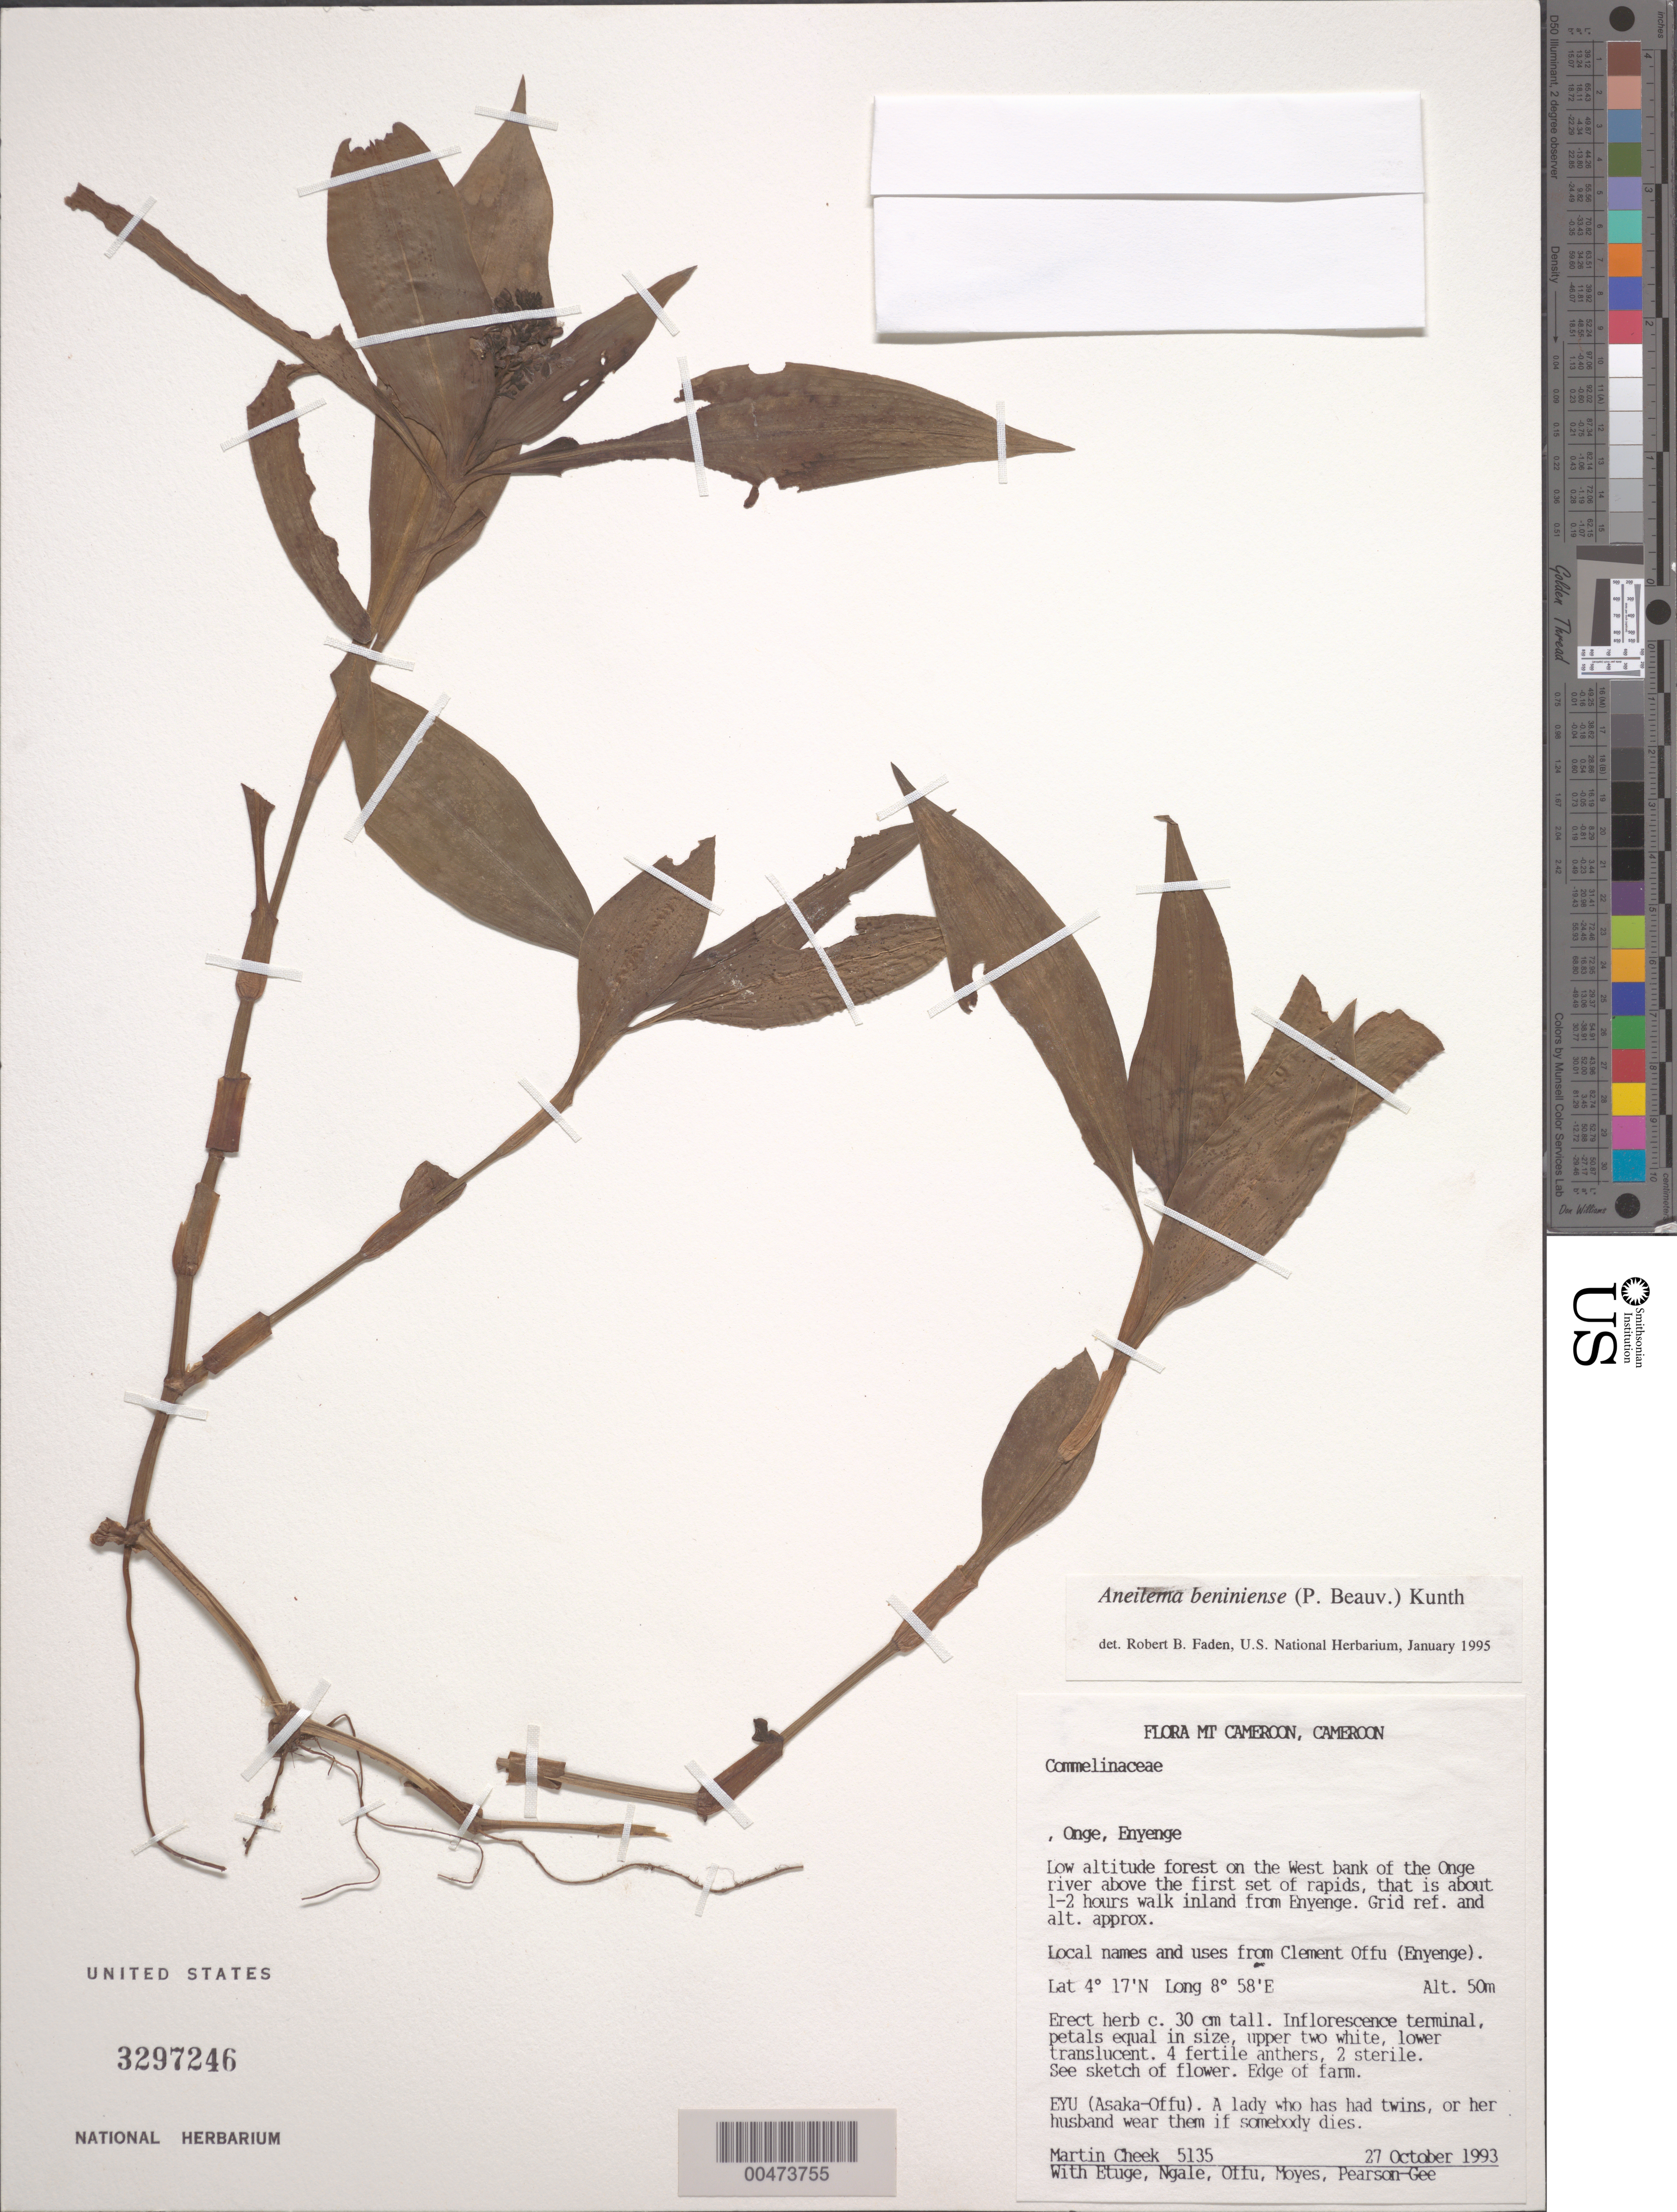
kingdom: Plantae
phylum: Tracheophyta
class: Liliopsida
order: Commelinales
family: Commelinaceae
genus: Aneilema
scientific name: Aneilema beniniense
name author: (P. Beauv.) Kunth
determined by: Faden, Robert B., (US), Smithsonian Institution - National Museum of Natural History (UNITED STATES)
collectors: M. Cheek, M. Etuge, -. Ngale, -. Offu, -. Moyes & -- Pearson-Gee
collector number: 5135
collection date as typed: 27 Oct 1993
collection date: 1993-10-27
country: Cameroon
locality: Onge, enyenge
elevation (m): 50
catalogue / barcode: US 3297246